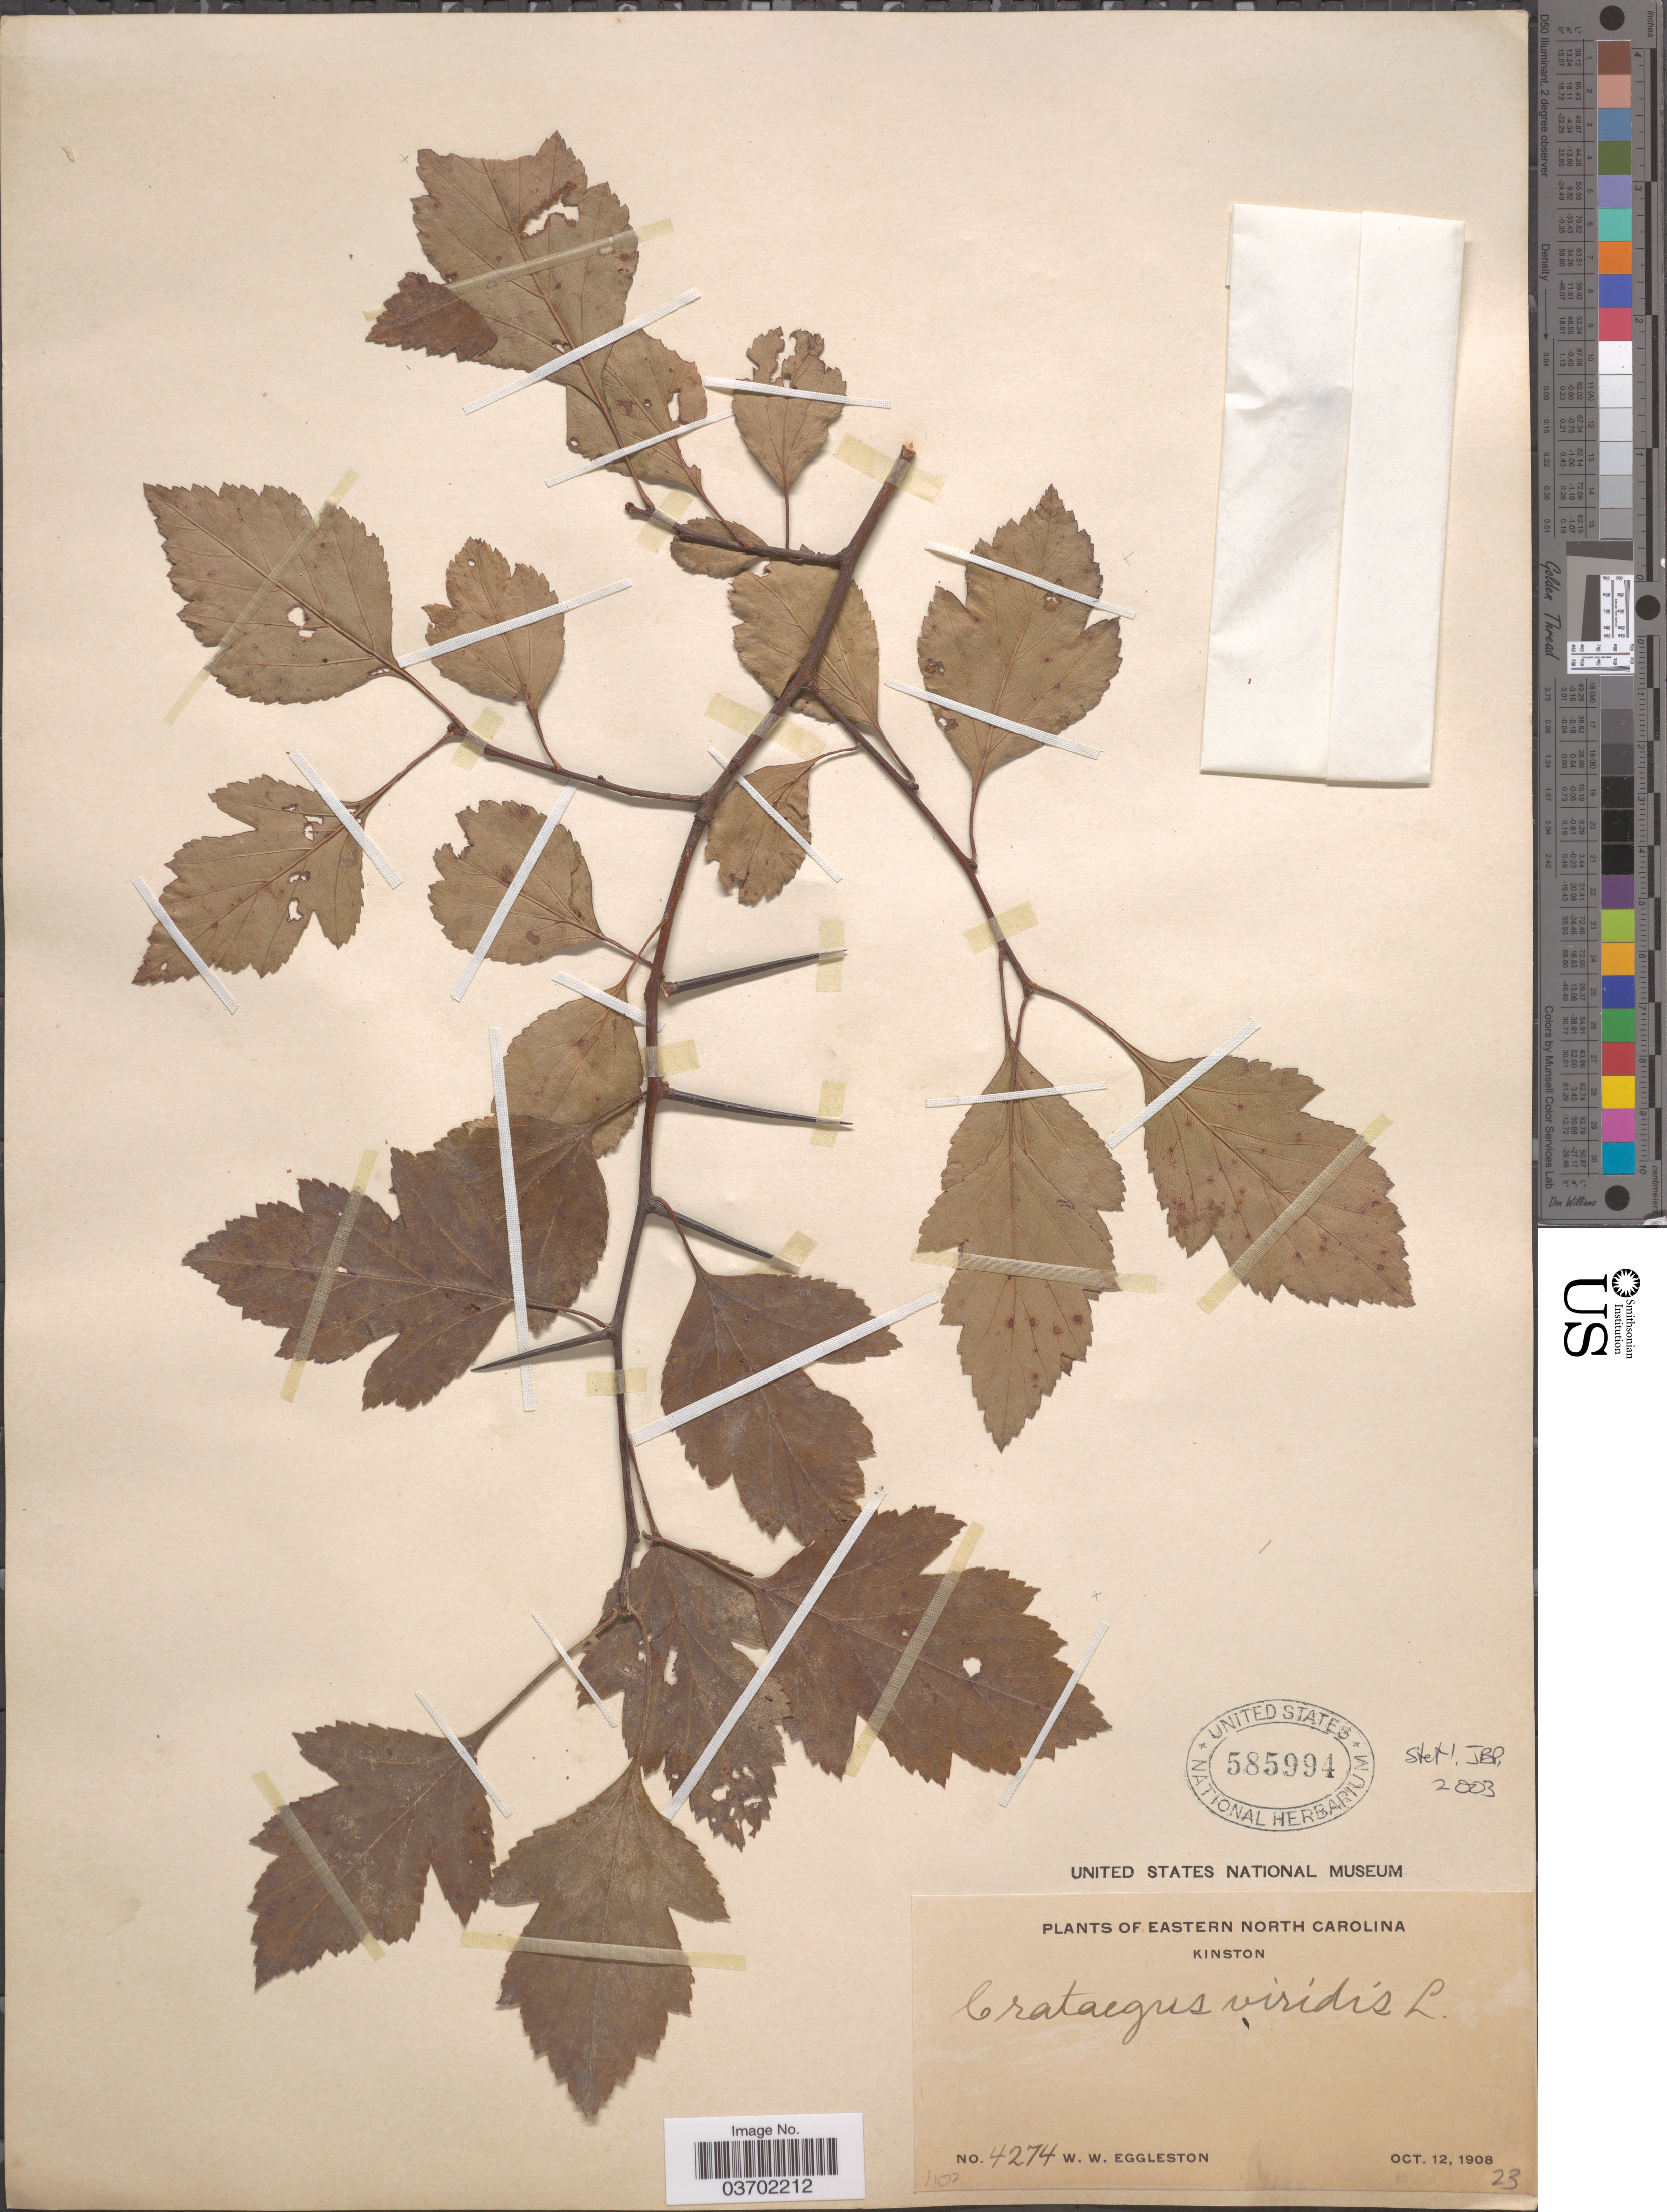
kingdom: Plantae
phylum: Tracheophyta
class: Magnoliopsida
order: Rosales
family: Rosaceae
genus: Crataegus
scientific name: Crataegus viridis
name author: L.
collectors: W. W. Eggleston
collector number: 4274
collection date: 1908-10-12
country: United States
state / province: North Carolina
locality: Eastern North Carolina. Kinston.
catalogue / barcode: US 585994